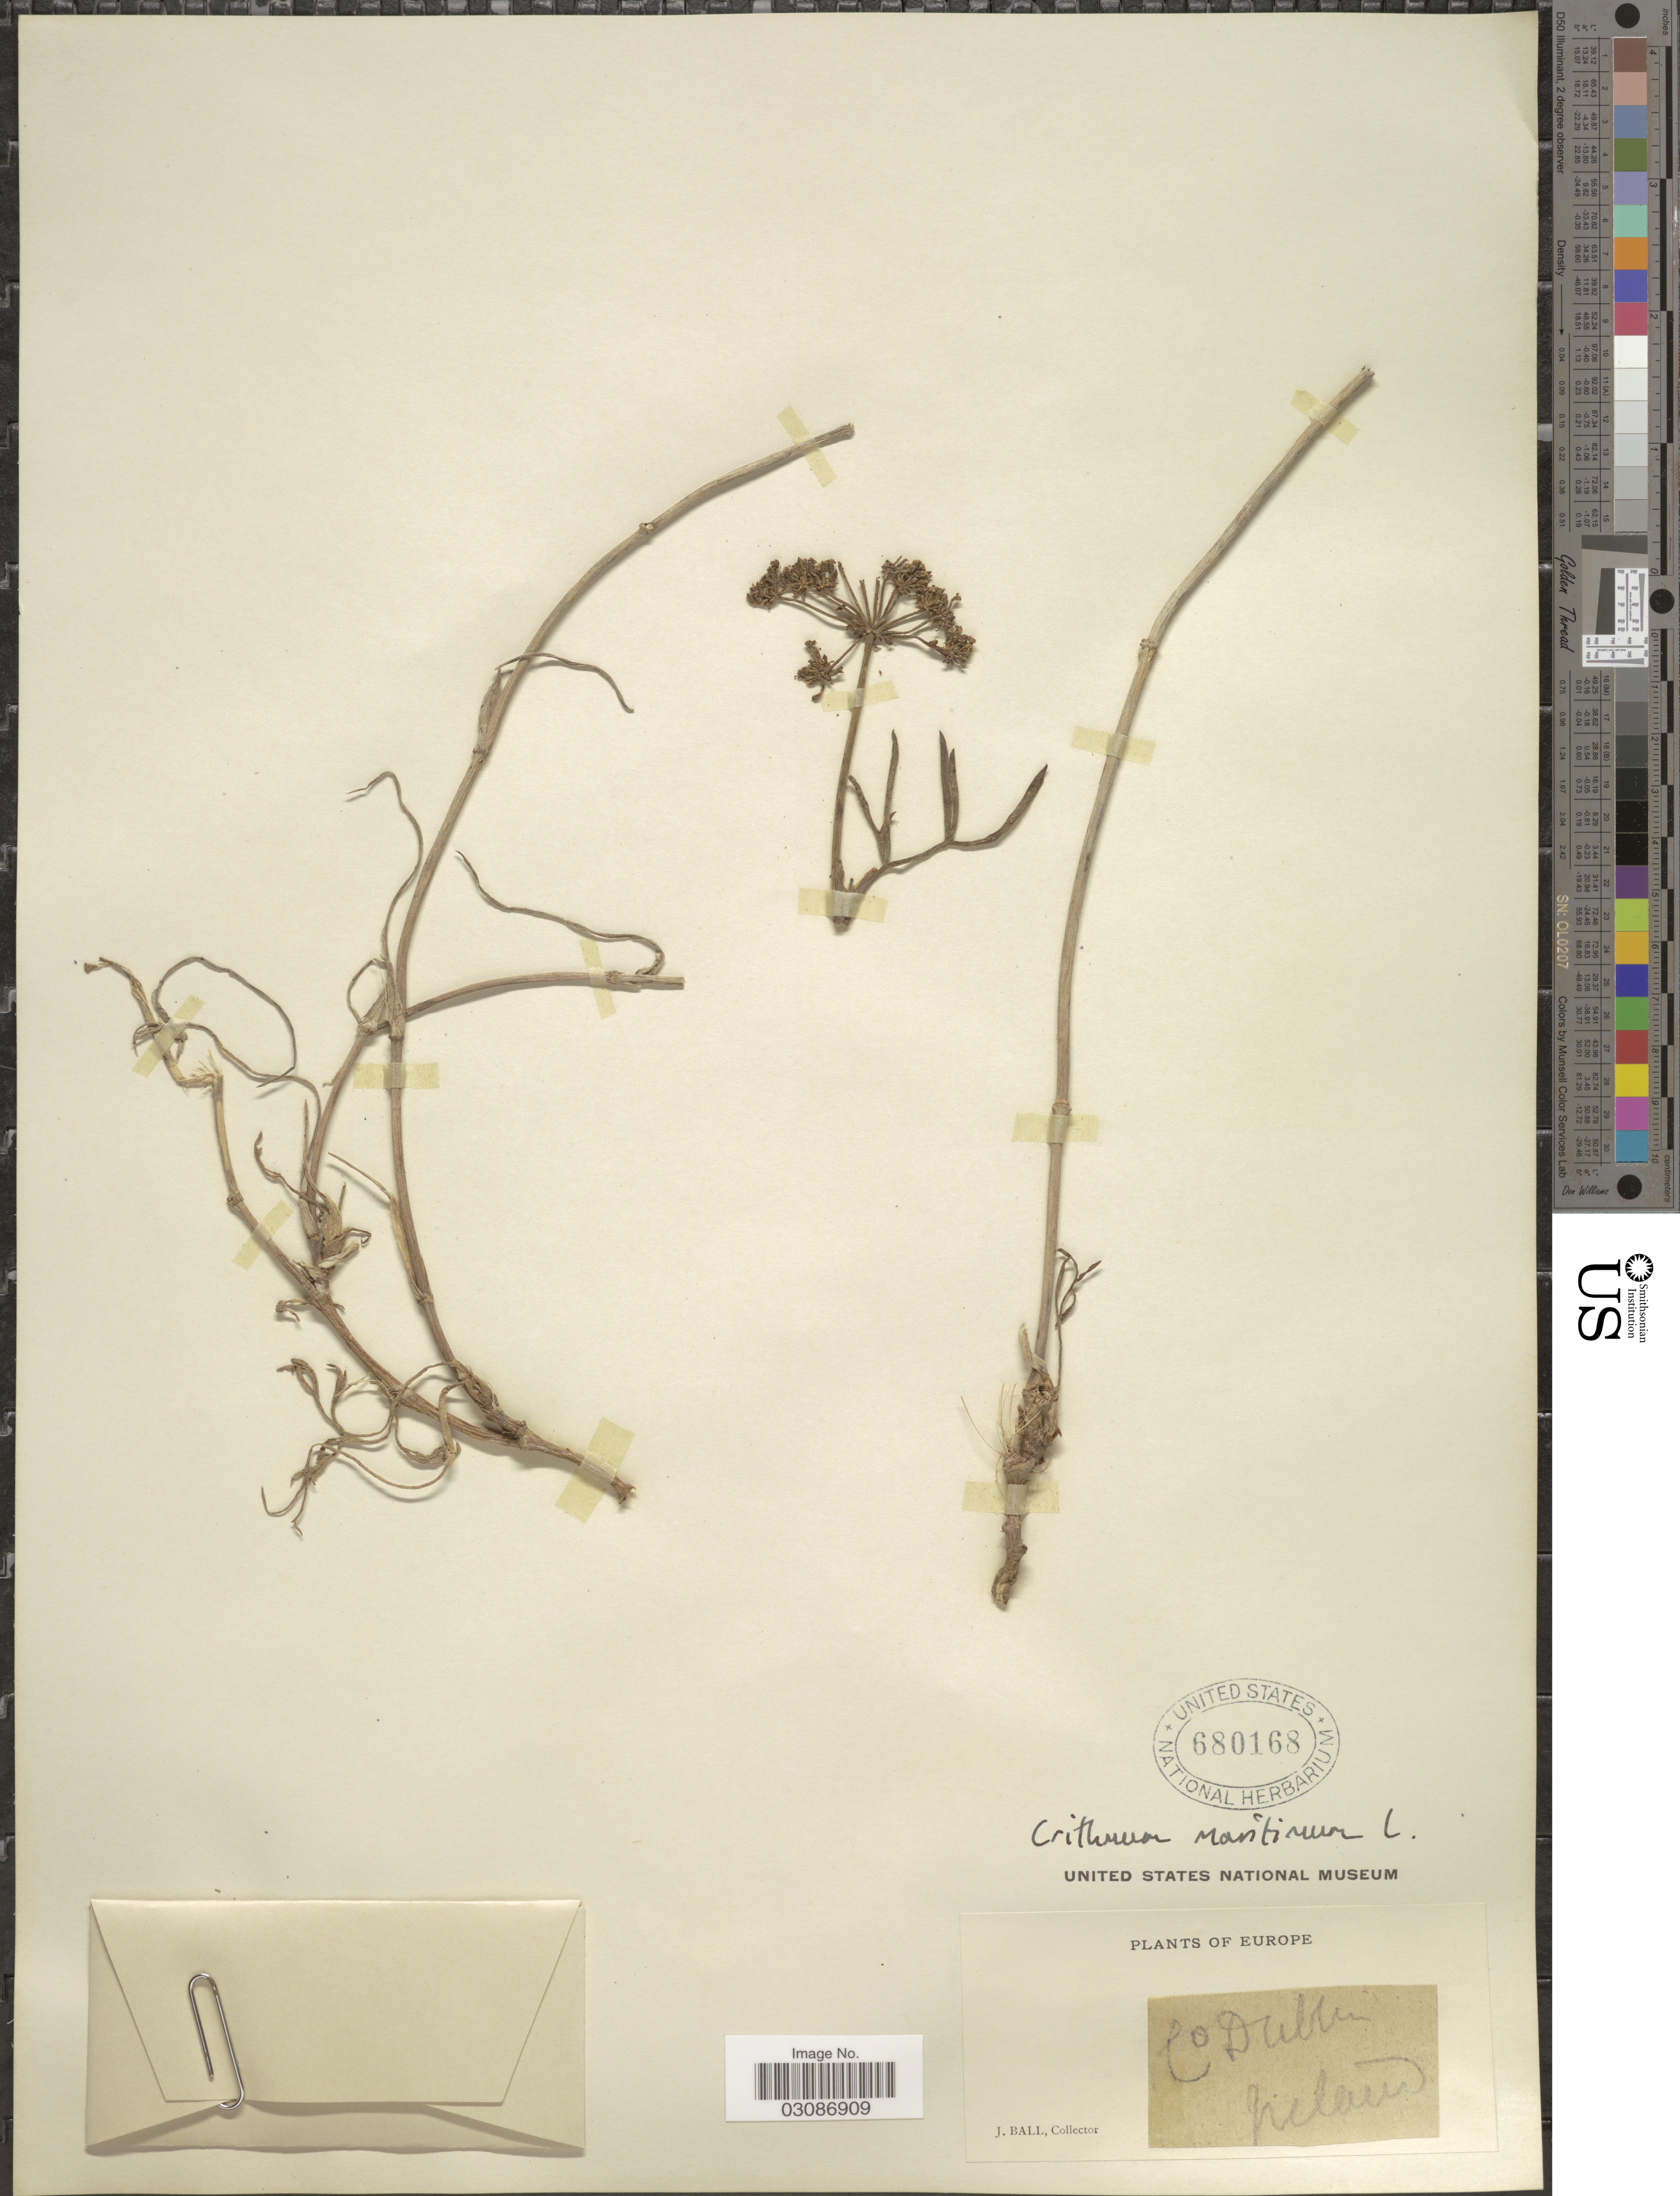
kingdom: Plantae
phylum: Tracheophyta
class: Magnoliopsida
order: Apiales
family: Apiaceae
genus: Crithmum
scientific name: Crithmum maritimum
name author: L.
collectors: J. Ball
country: Ireland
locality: Co Dublin.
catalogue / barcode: US 680168